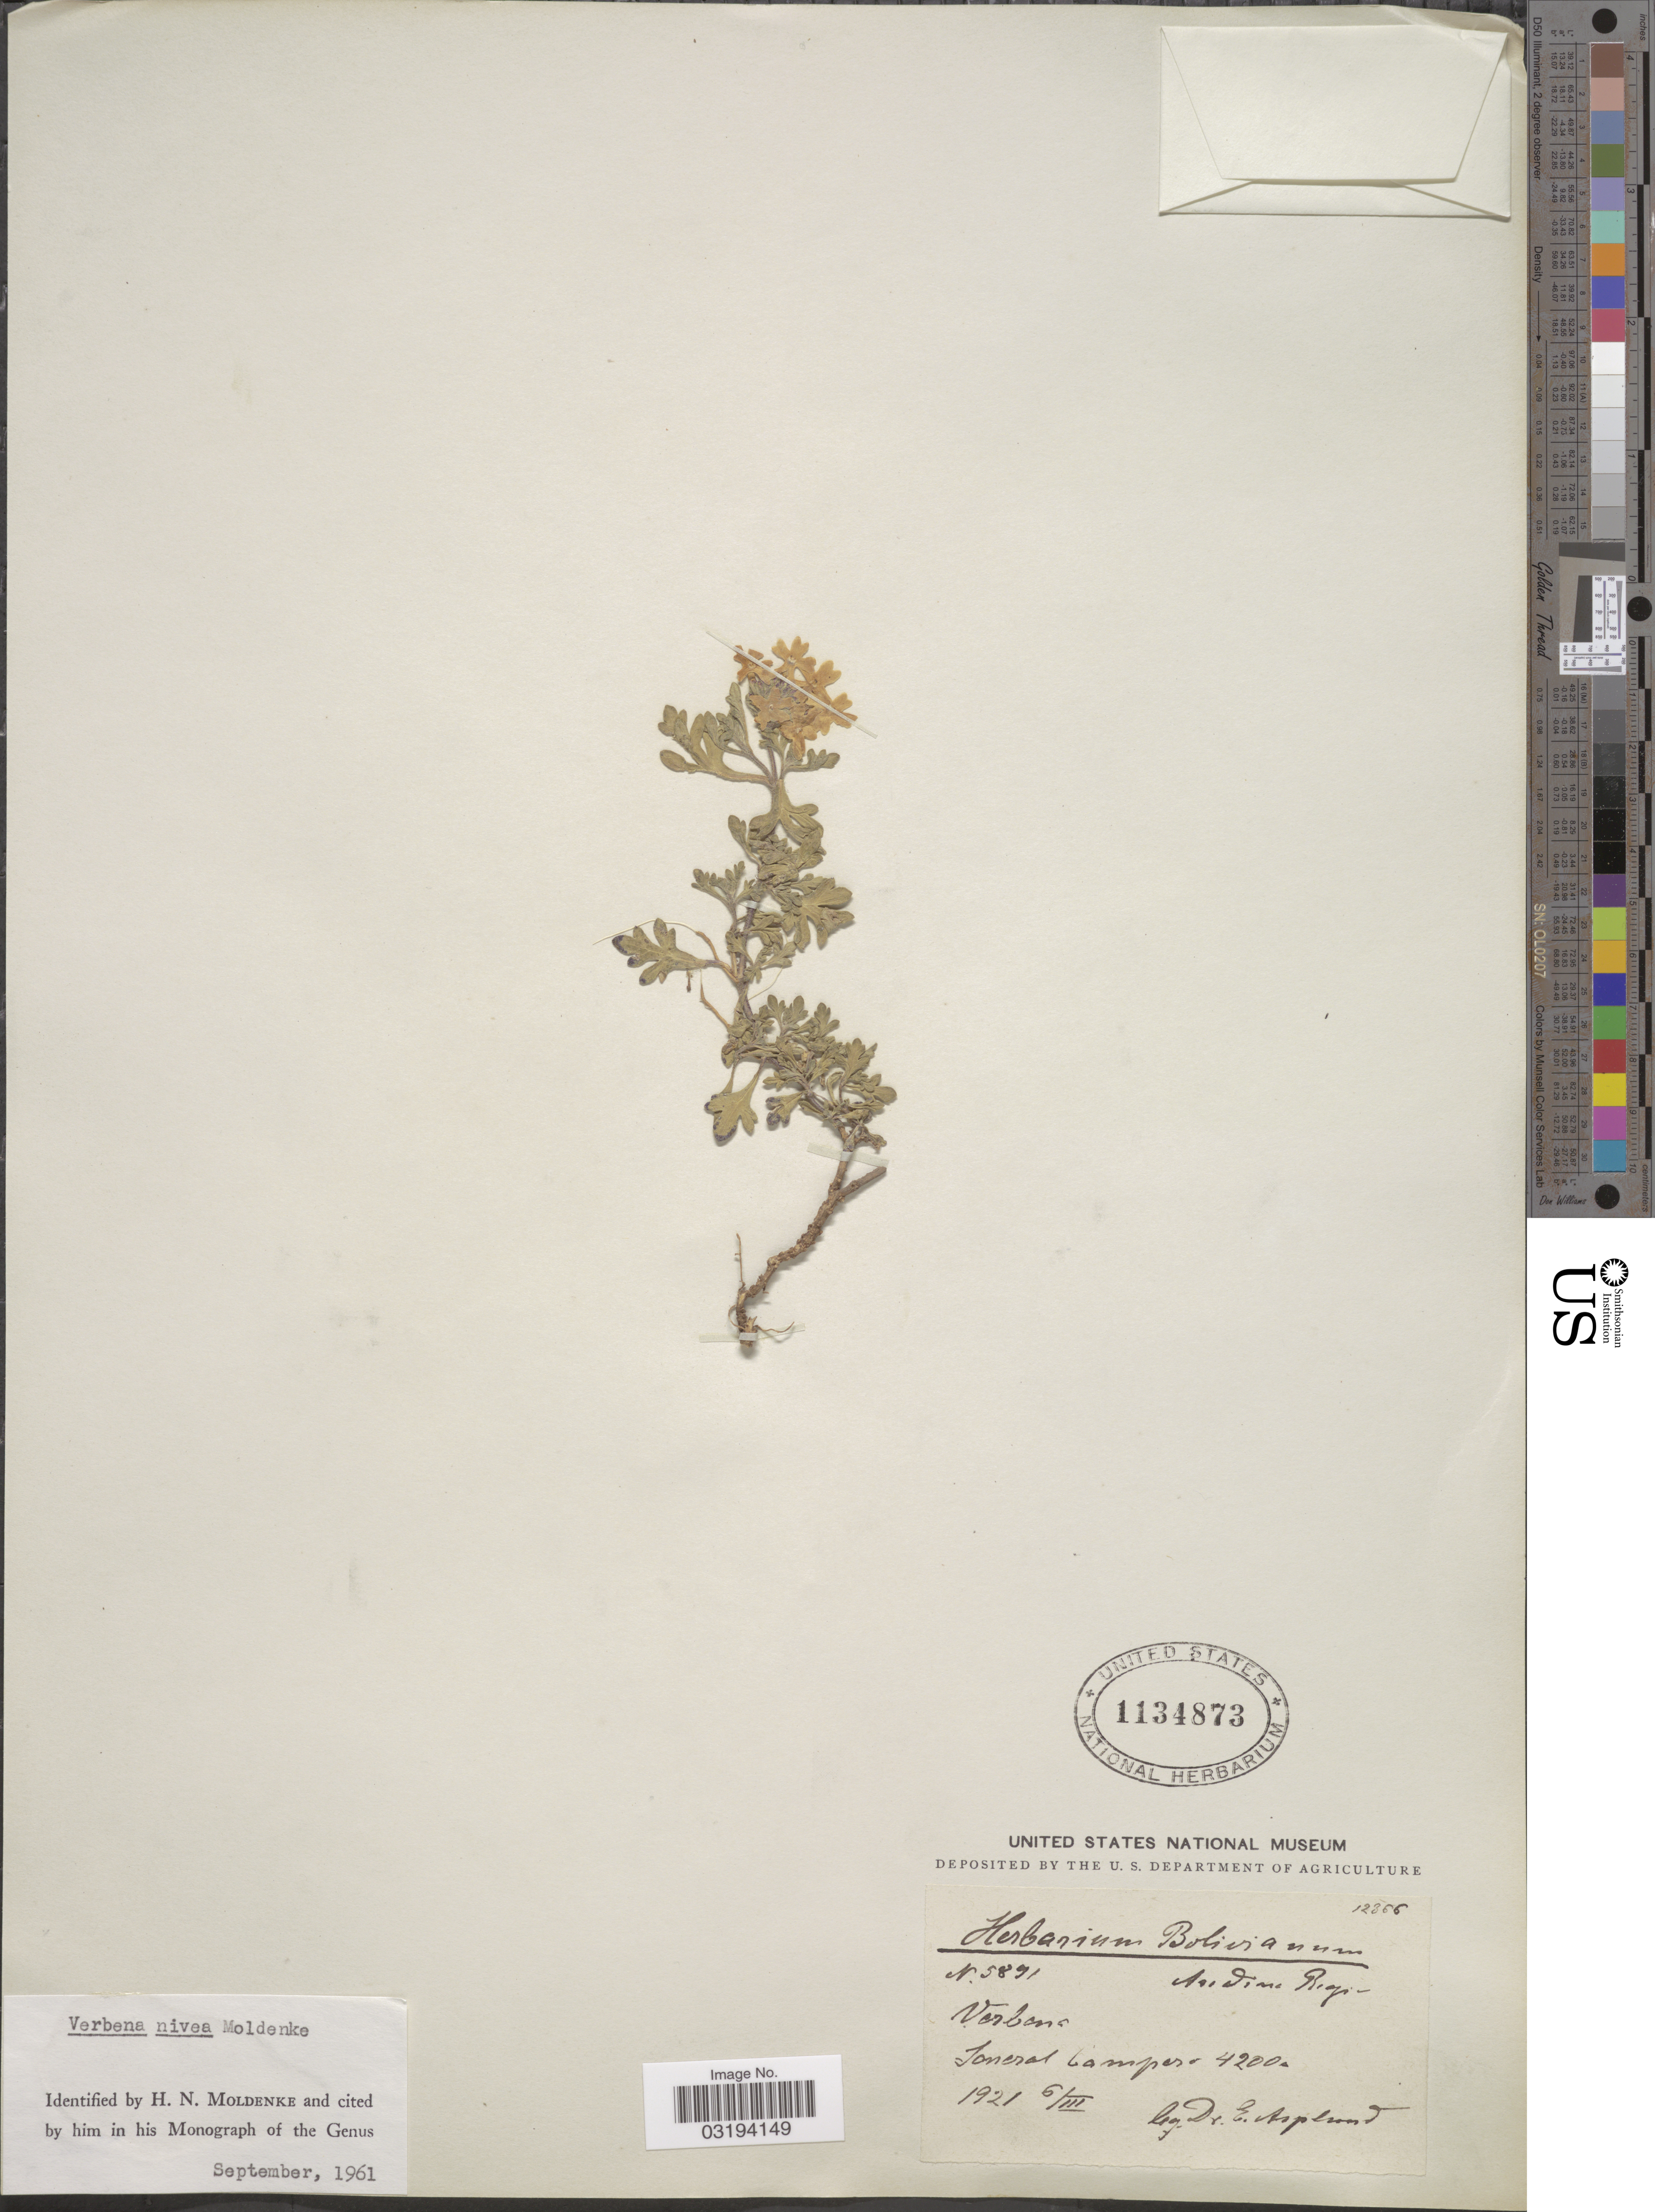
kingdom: Plantae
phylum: Tracheophyta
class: Magnoliopsida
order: Lamiales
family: Verbenaceae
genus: Verbena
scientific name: Verbena nivea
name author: Moldenke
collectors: E. Asplund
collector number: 5891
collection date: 1921-03-06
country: Bolivia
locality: General Campero.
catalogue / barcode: US 1134873